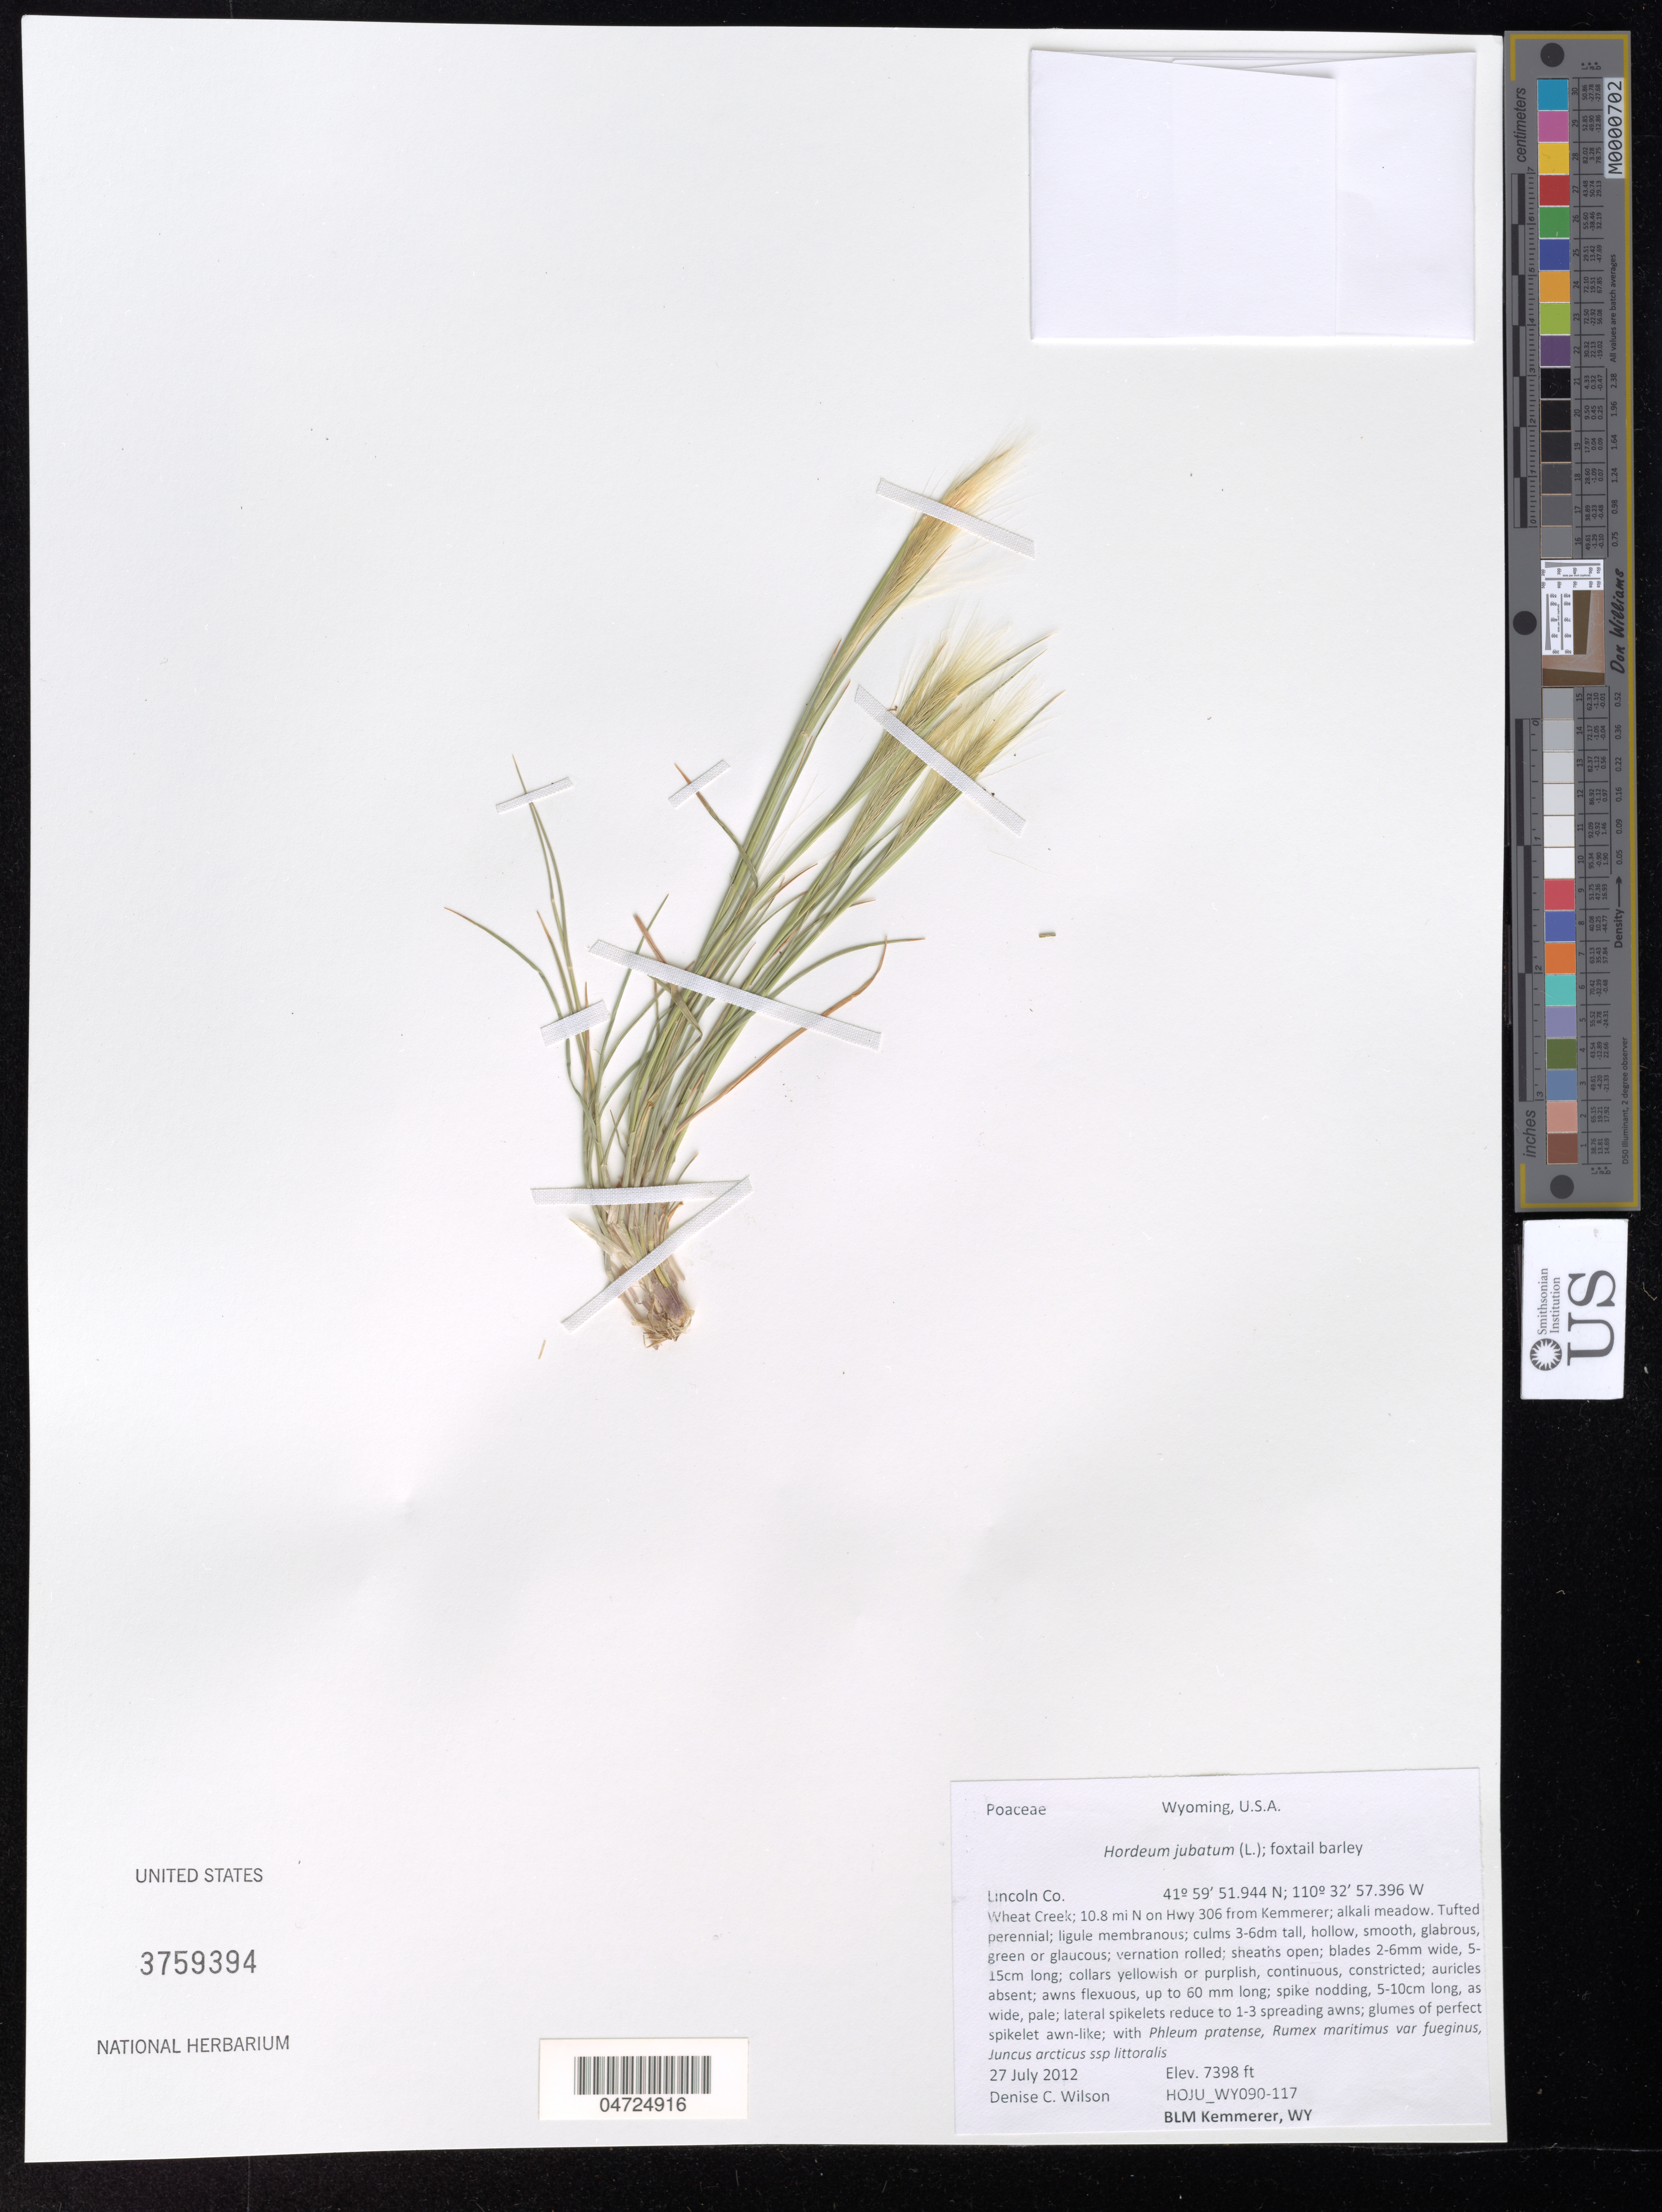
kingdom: Plantae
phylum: Tracheophyta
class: Liliopsida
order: Poales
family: Poaceae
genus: Hordeum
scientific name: Hordeum jubatum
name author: L.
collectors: D. Wilson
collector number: HOJU_WY090-117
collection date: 2012-07-27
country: United States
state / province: Wyoming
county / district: Lincoln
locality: Lincoln Co. Wheat Creek; 10.8 mi N on Hwy 306 from Kemmerer.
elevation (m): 2255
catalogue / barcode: US 3759394